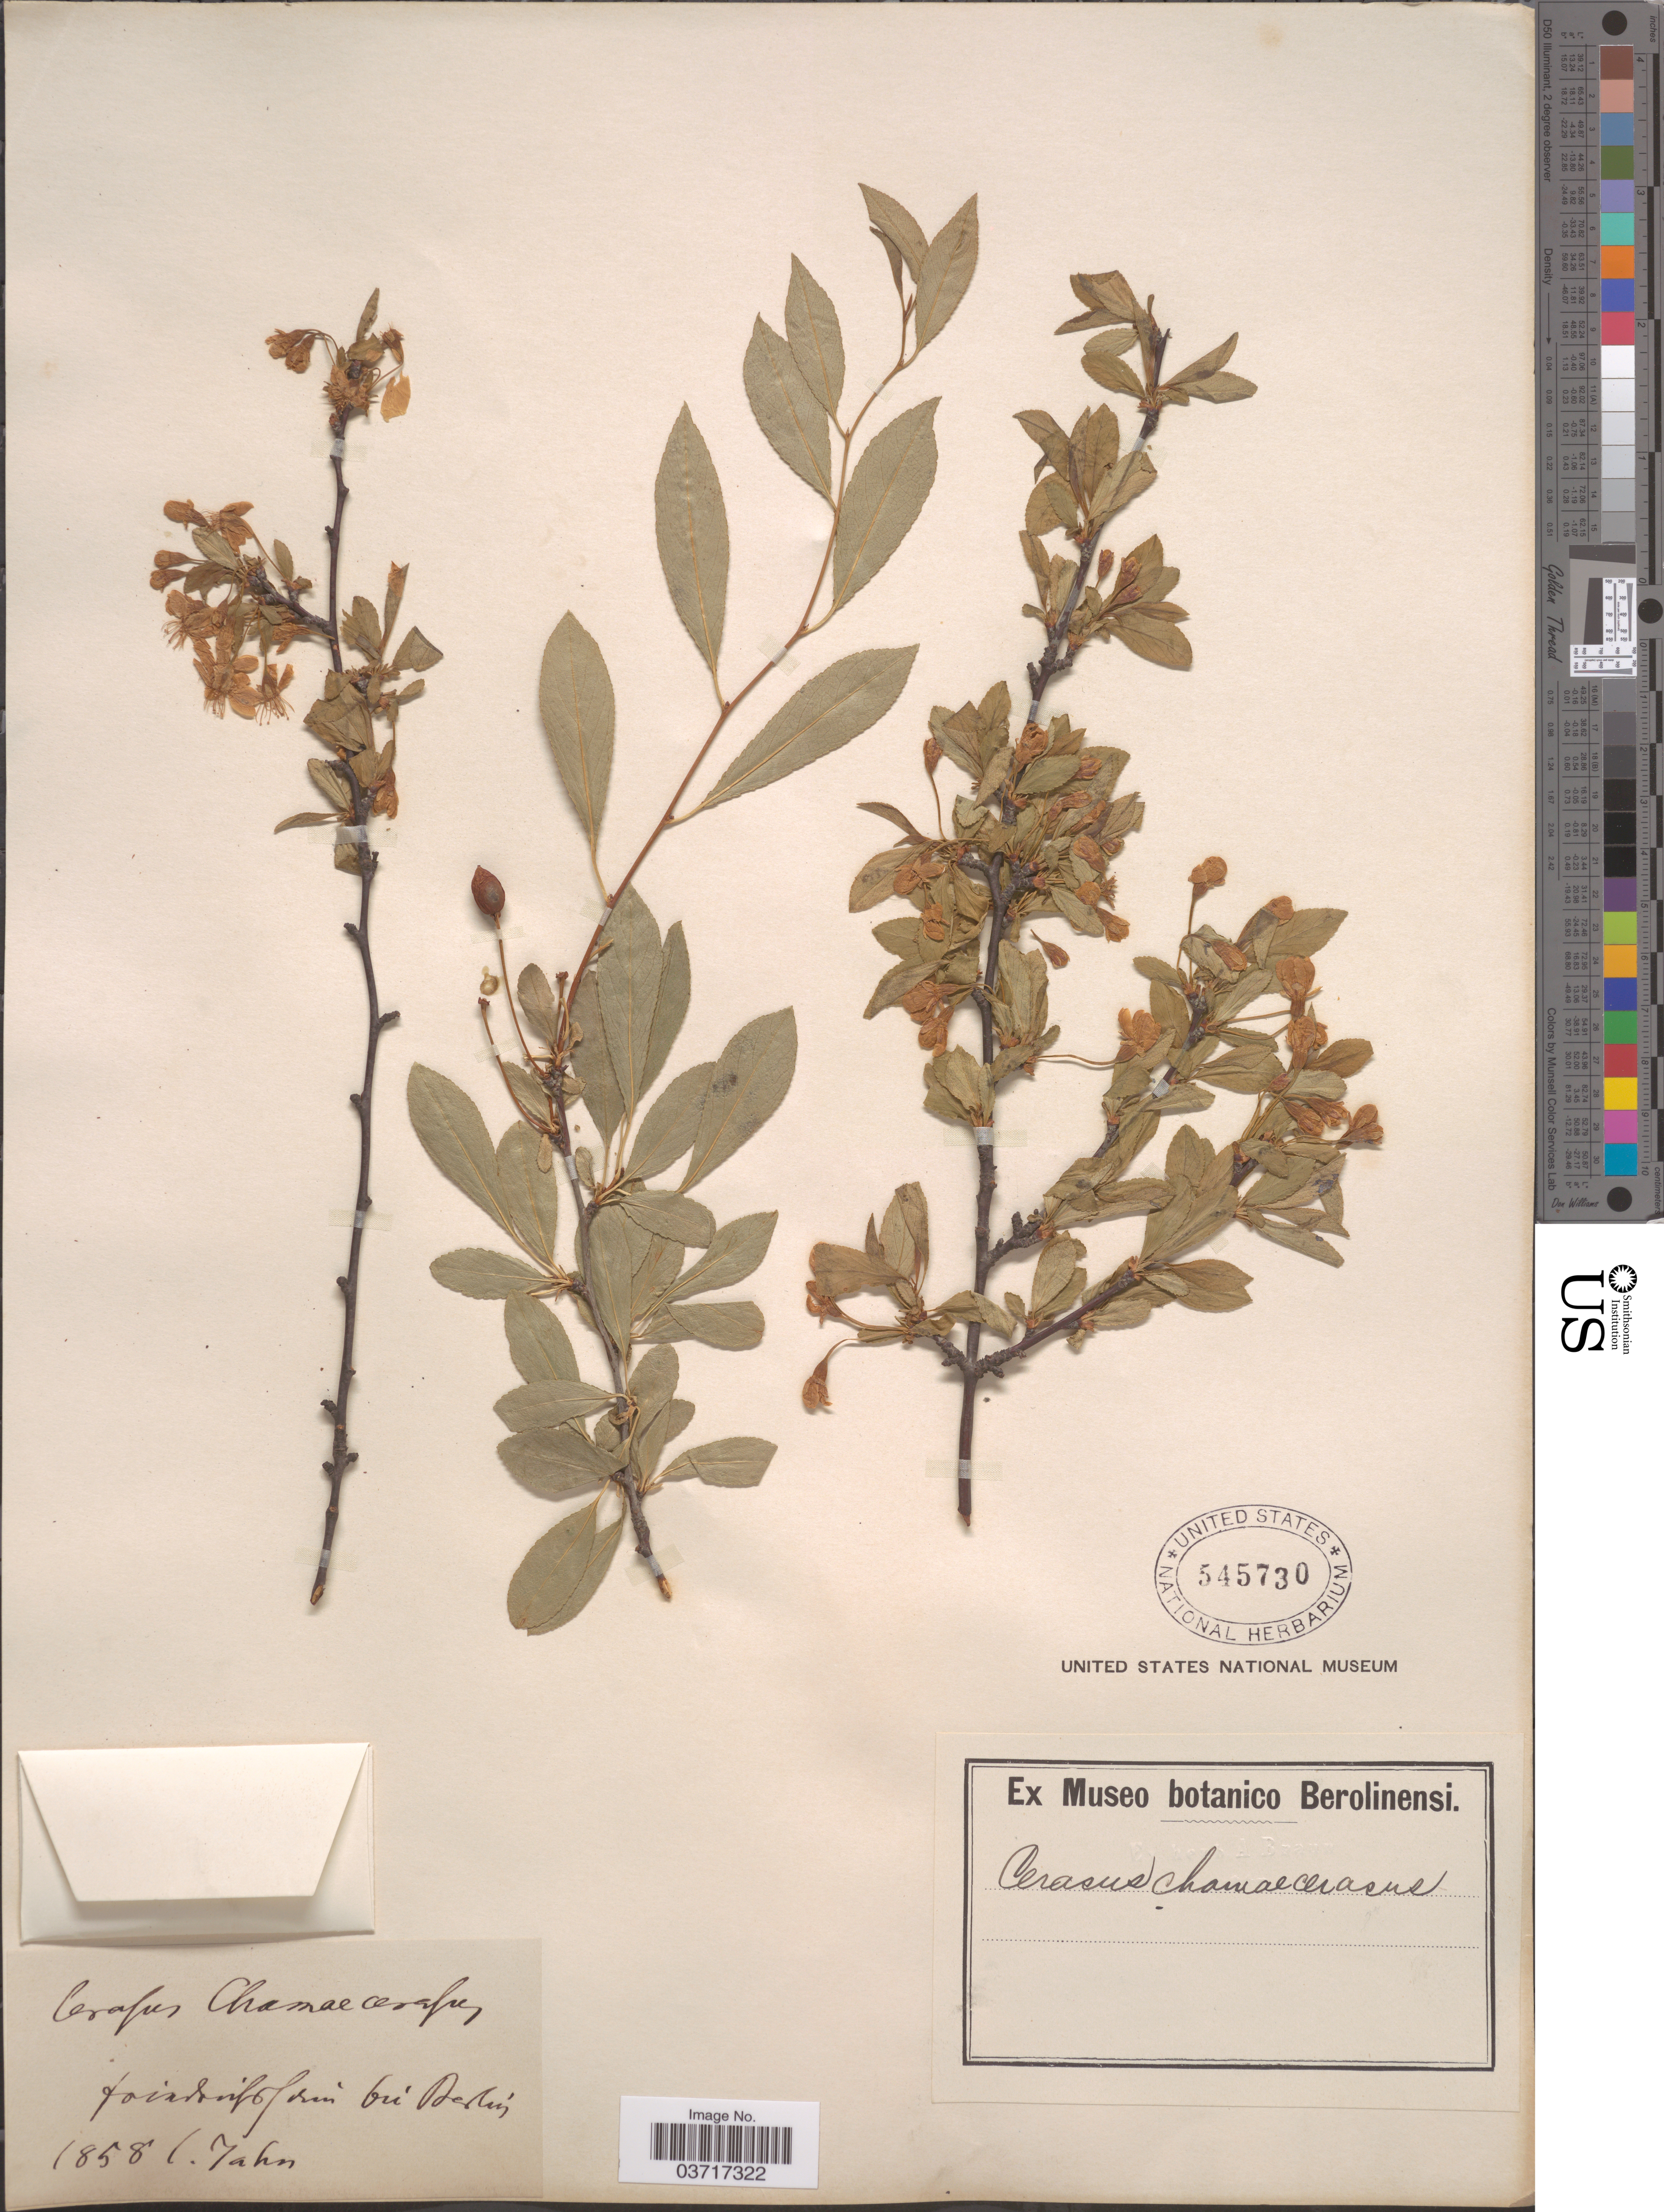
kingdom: Plantae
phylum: Tracheophyta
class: Magnoliopsida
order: Rosales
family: Rosaceae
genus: Prunus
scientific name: Prunus chamaecerasus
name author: Jacq.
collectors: -. Jahn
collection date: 1858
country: Germany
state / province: Berlin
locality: Foisduiferein bu Berlin. [interpreted]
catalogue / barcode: US 545730